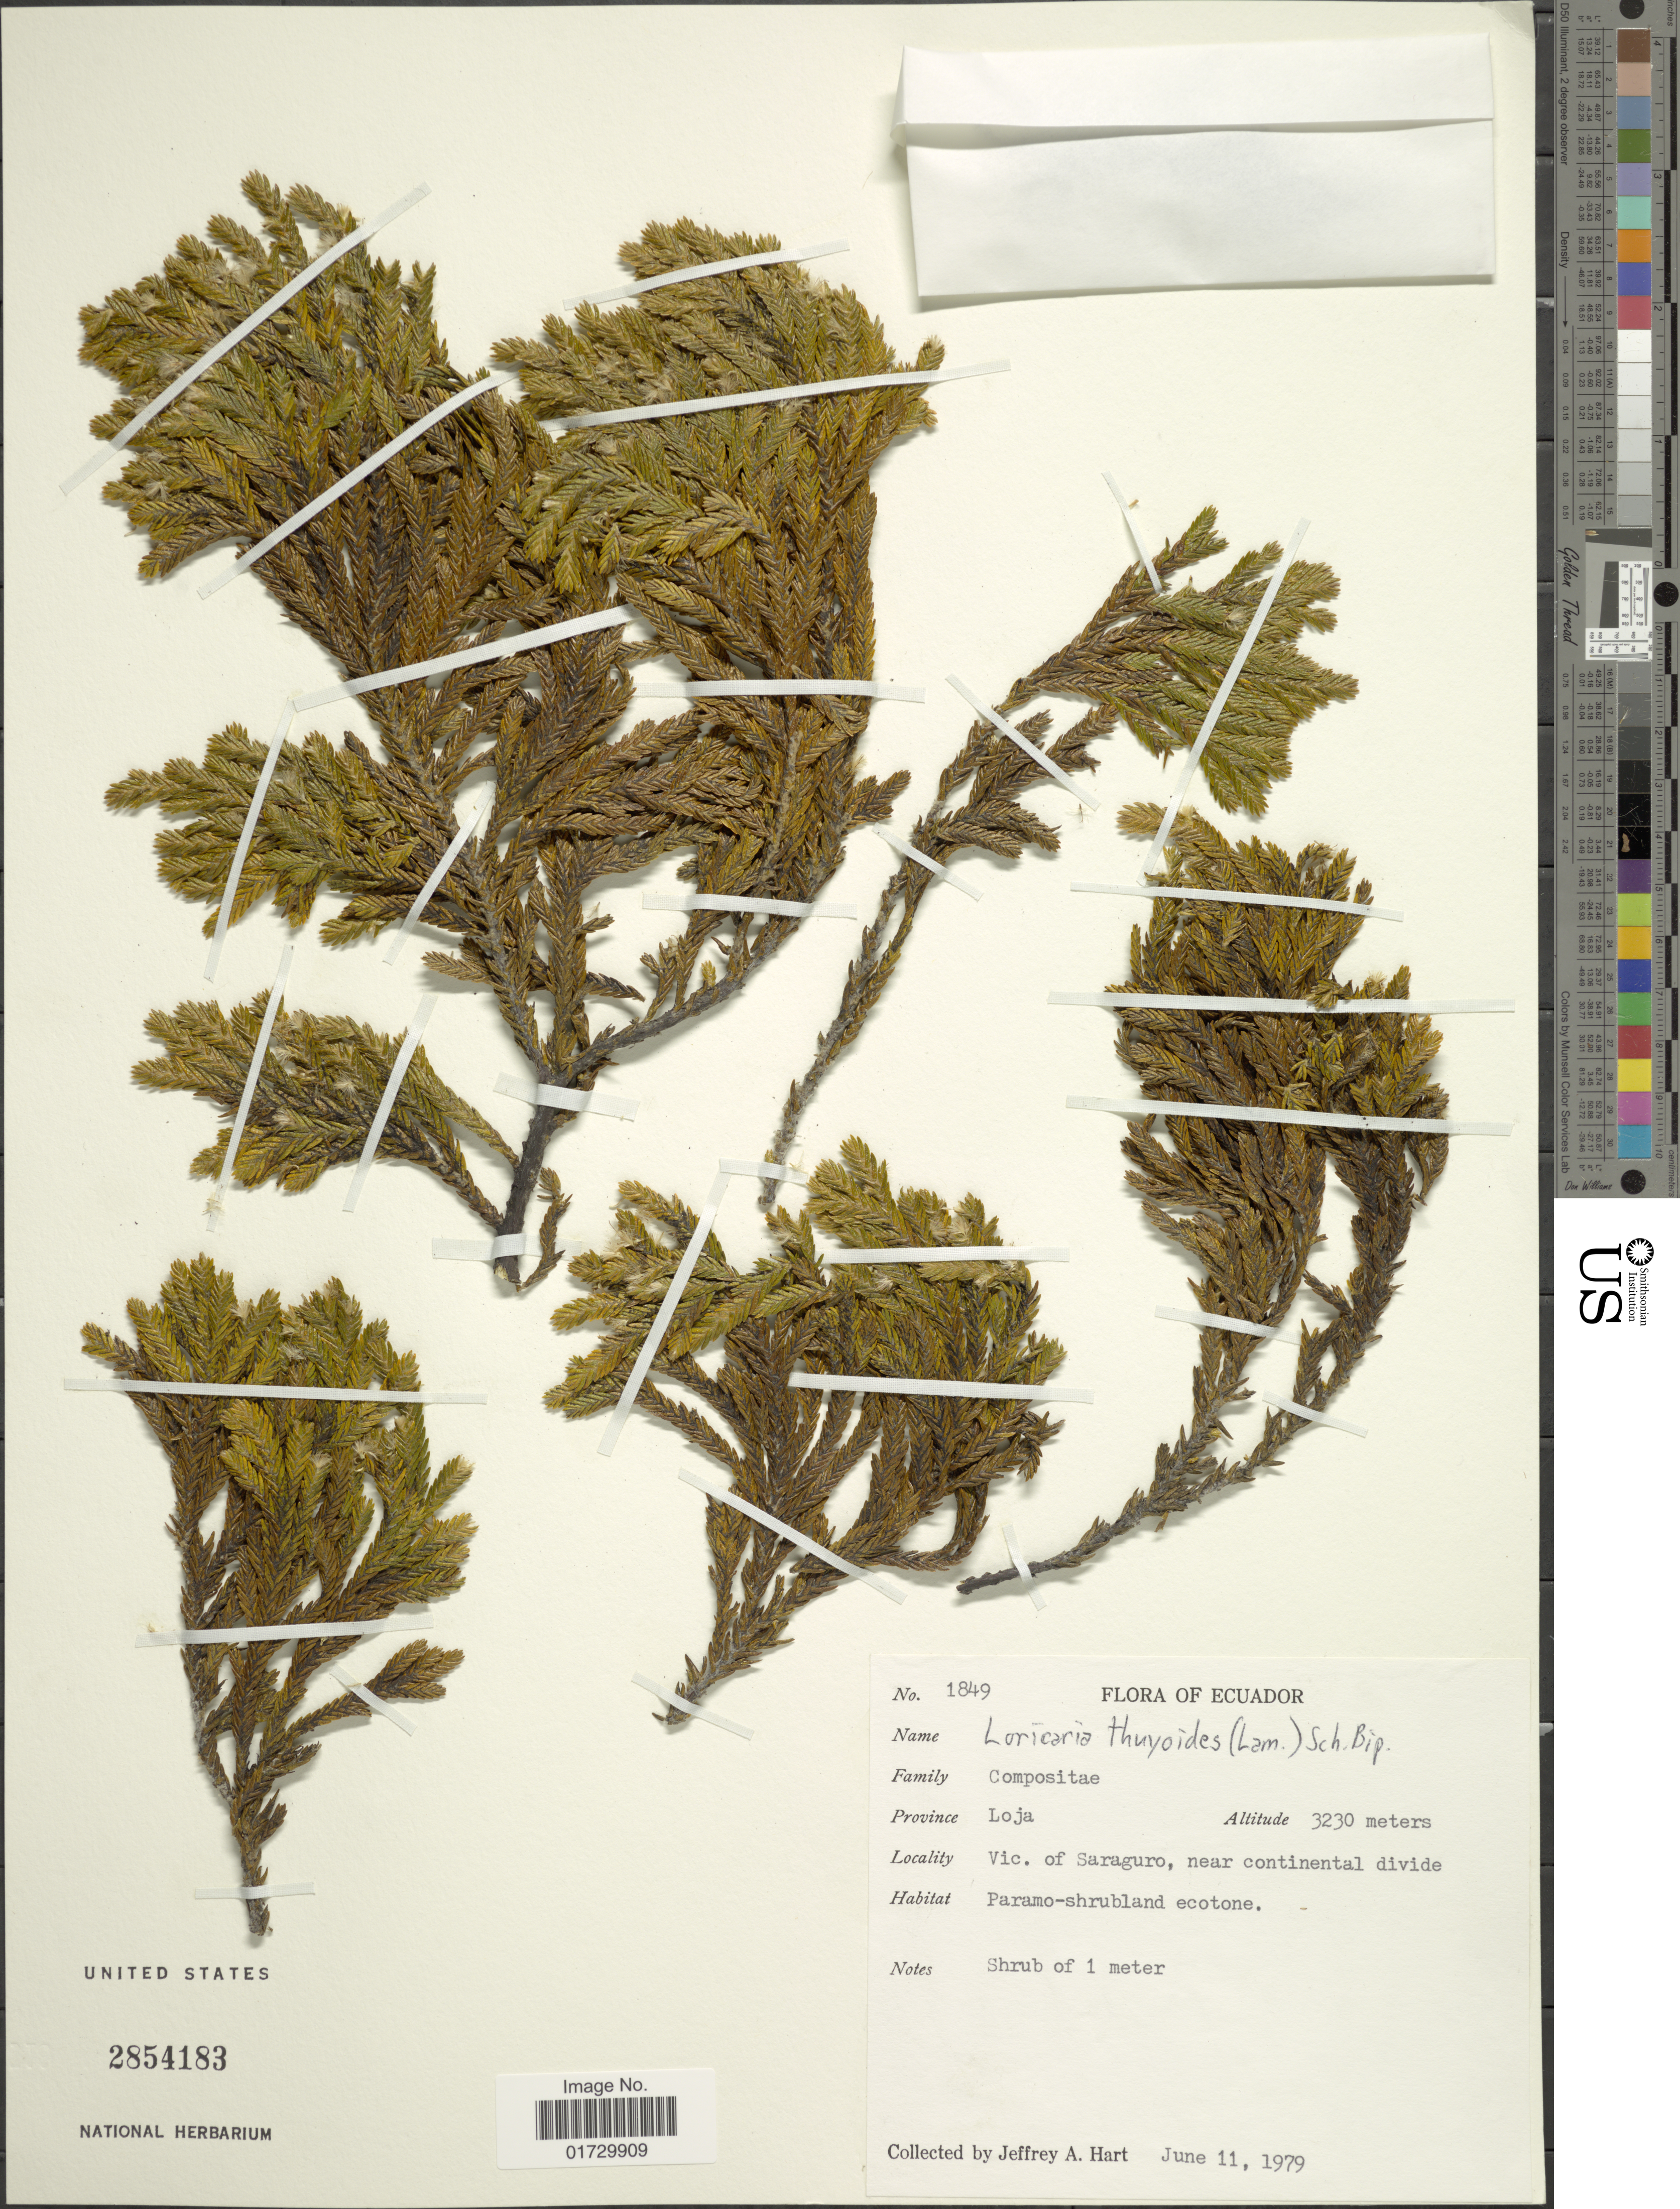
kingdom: Plantae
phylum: Tracheophyta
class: Magnoliopsida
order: Asterales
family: Asteraceae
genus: Loricaria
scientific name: Loricaria thuyoides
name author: (Lam.) Sch. Bip.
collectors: J. A. Hart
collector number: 1849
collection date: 1979-06-11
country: Ecuador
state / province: Loja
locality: Vic. of Saraguro, near continental divide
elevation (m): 3230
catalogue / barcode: US 2854183